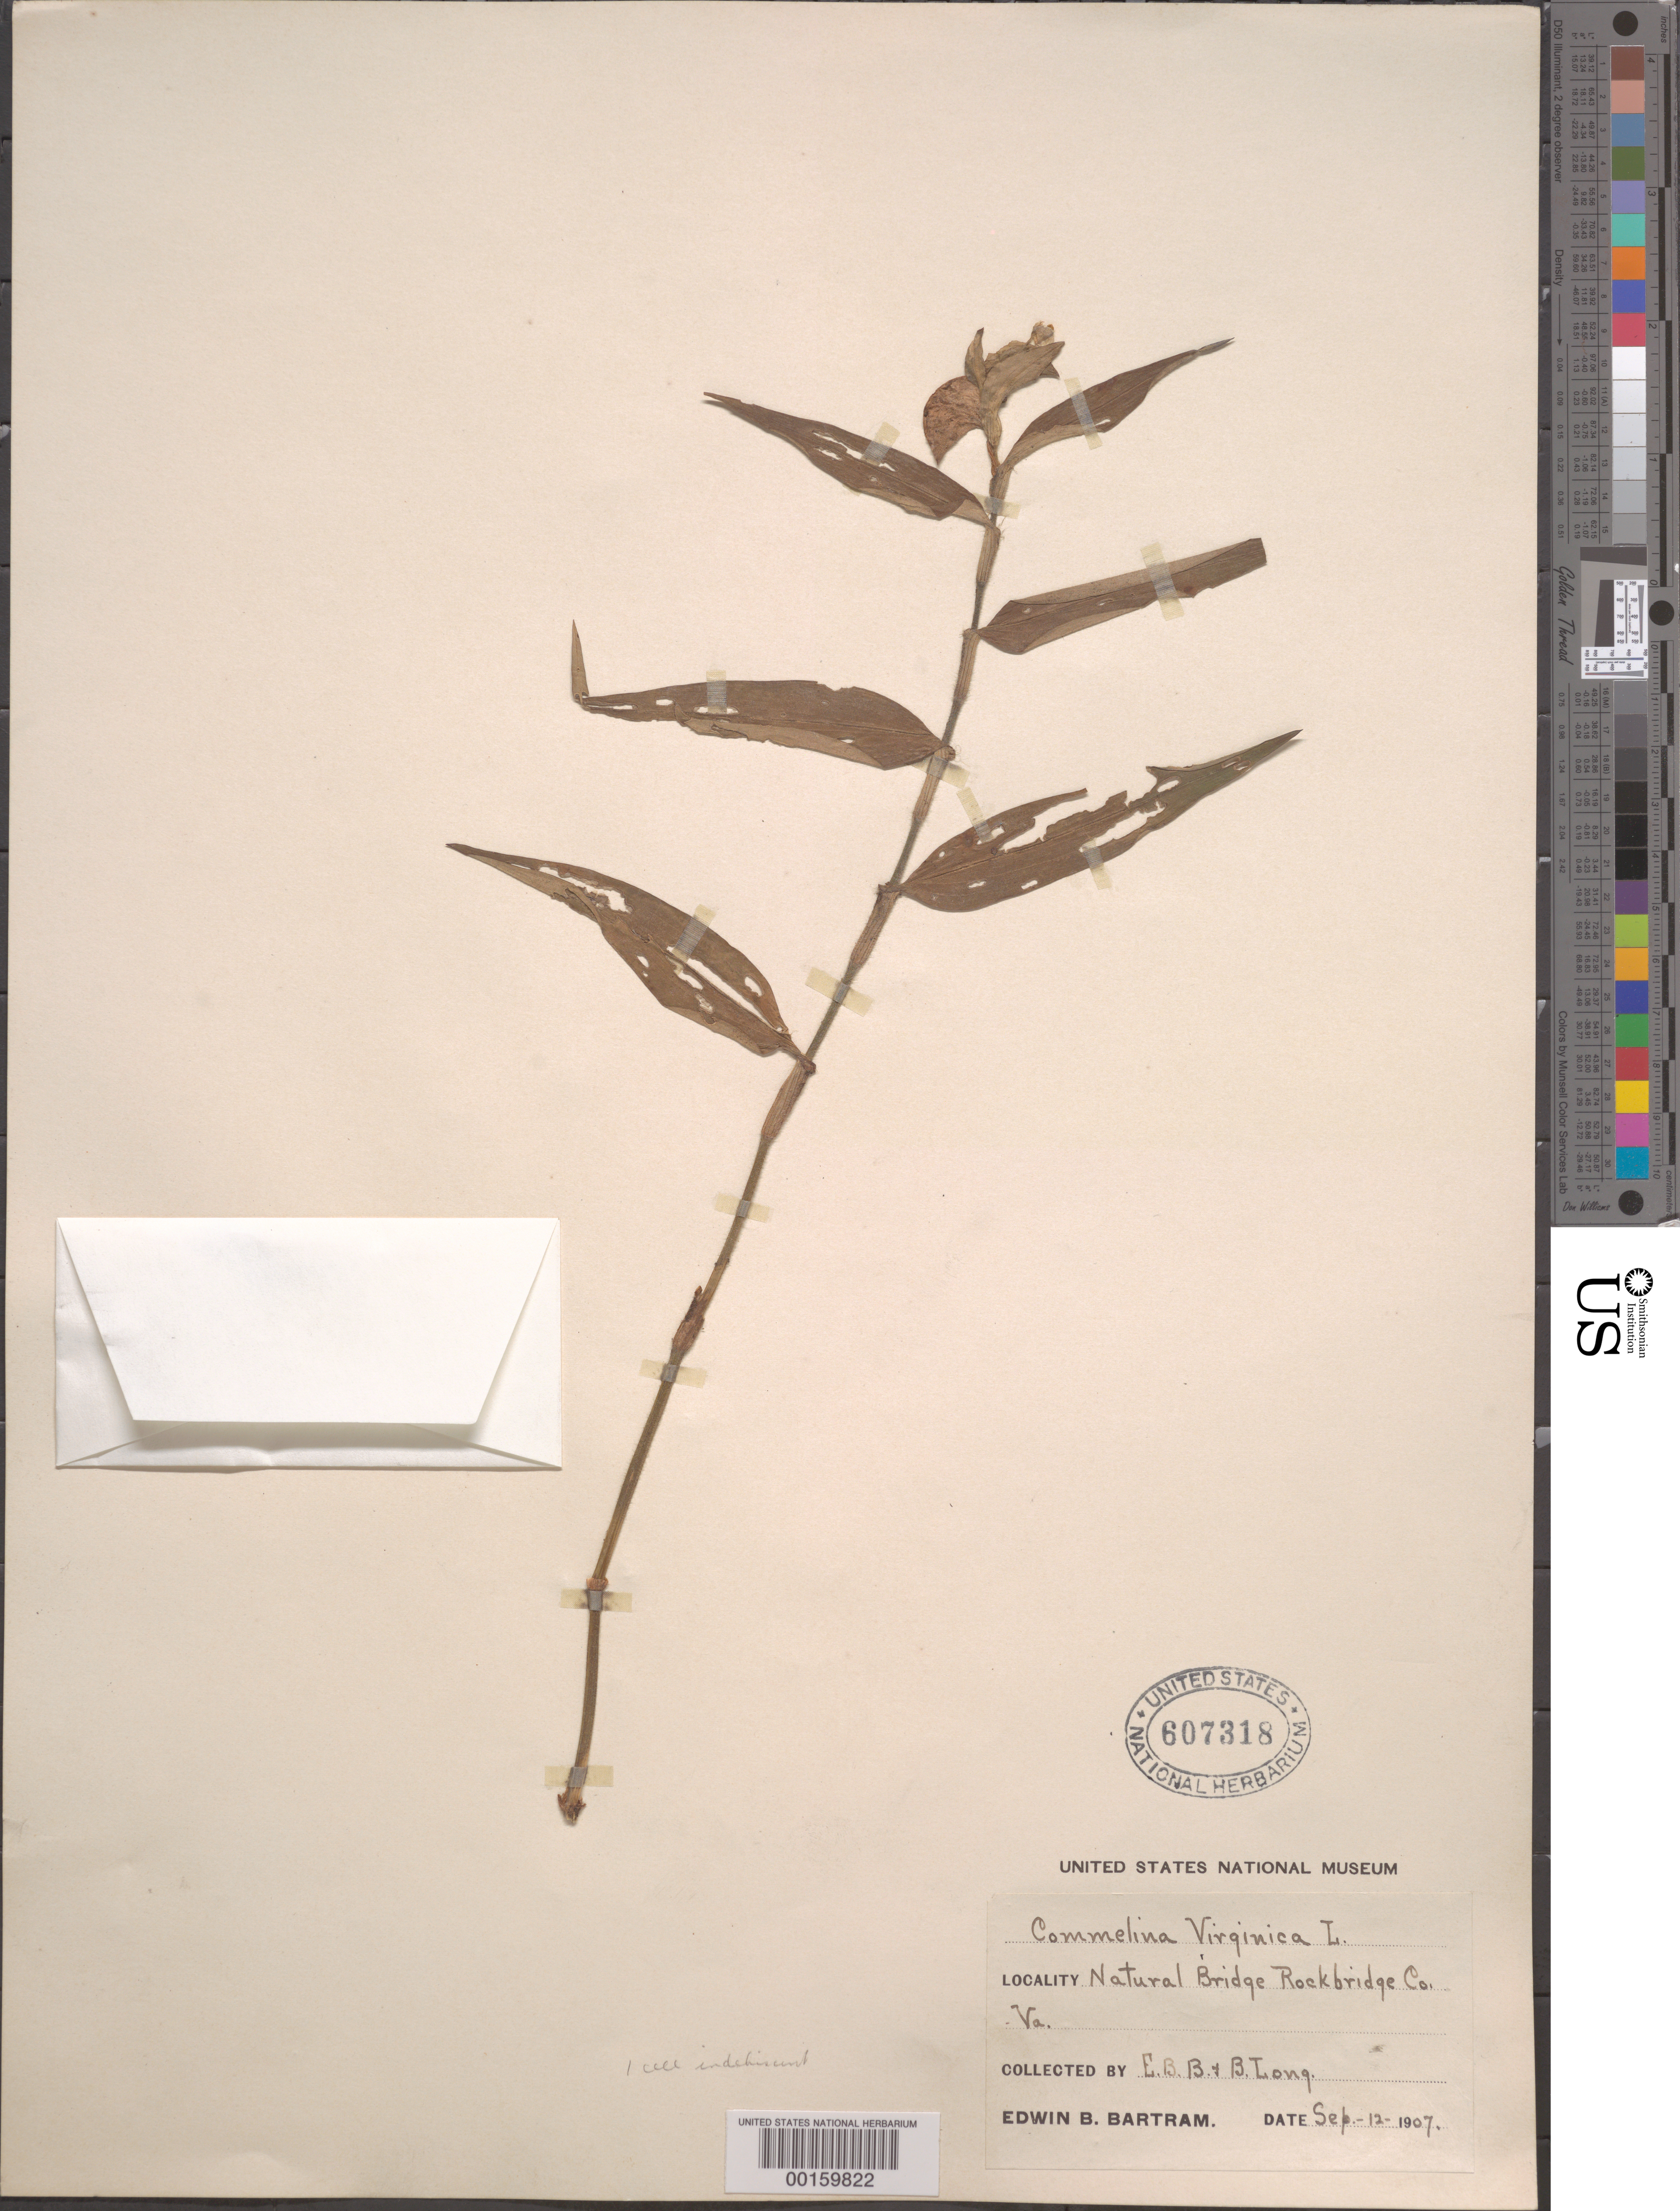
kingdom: Plantae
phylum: Tracheophyta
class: Liliopsida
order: Commelinales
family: Commelinaceae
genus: Commelina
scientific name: Commelina erecta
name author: L.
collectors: E. B. Bartram & B. H. Long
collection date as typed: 12 Sep 1907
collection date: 1907-09-12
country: United States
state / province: Virginia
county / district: Rockbridge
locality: Natural bridge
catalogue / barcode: US 607318